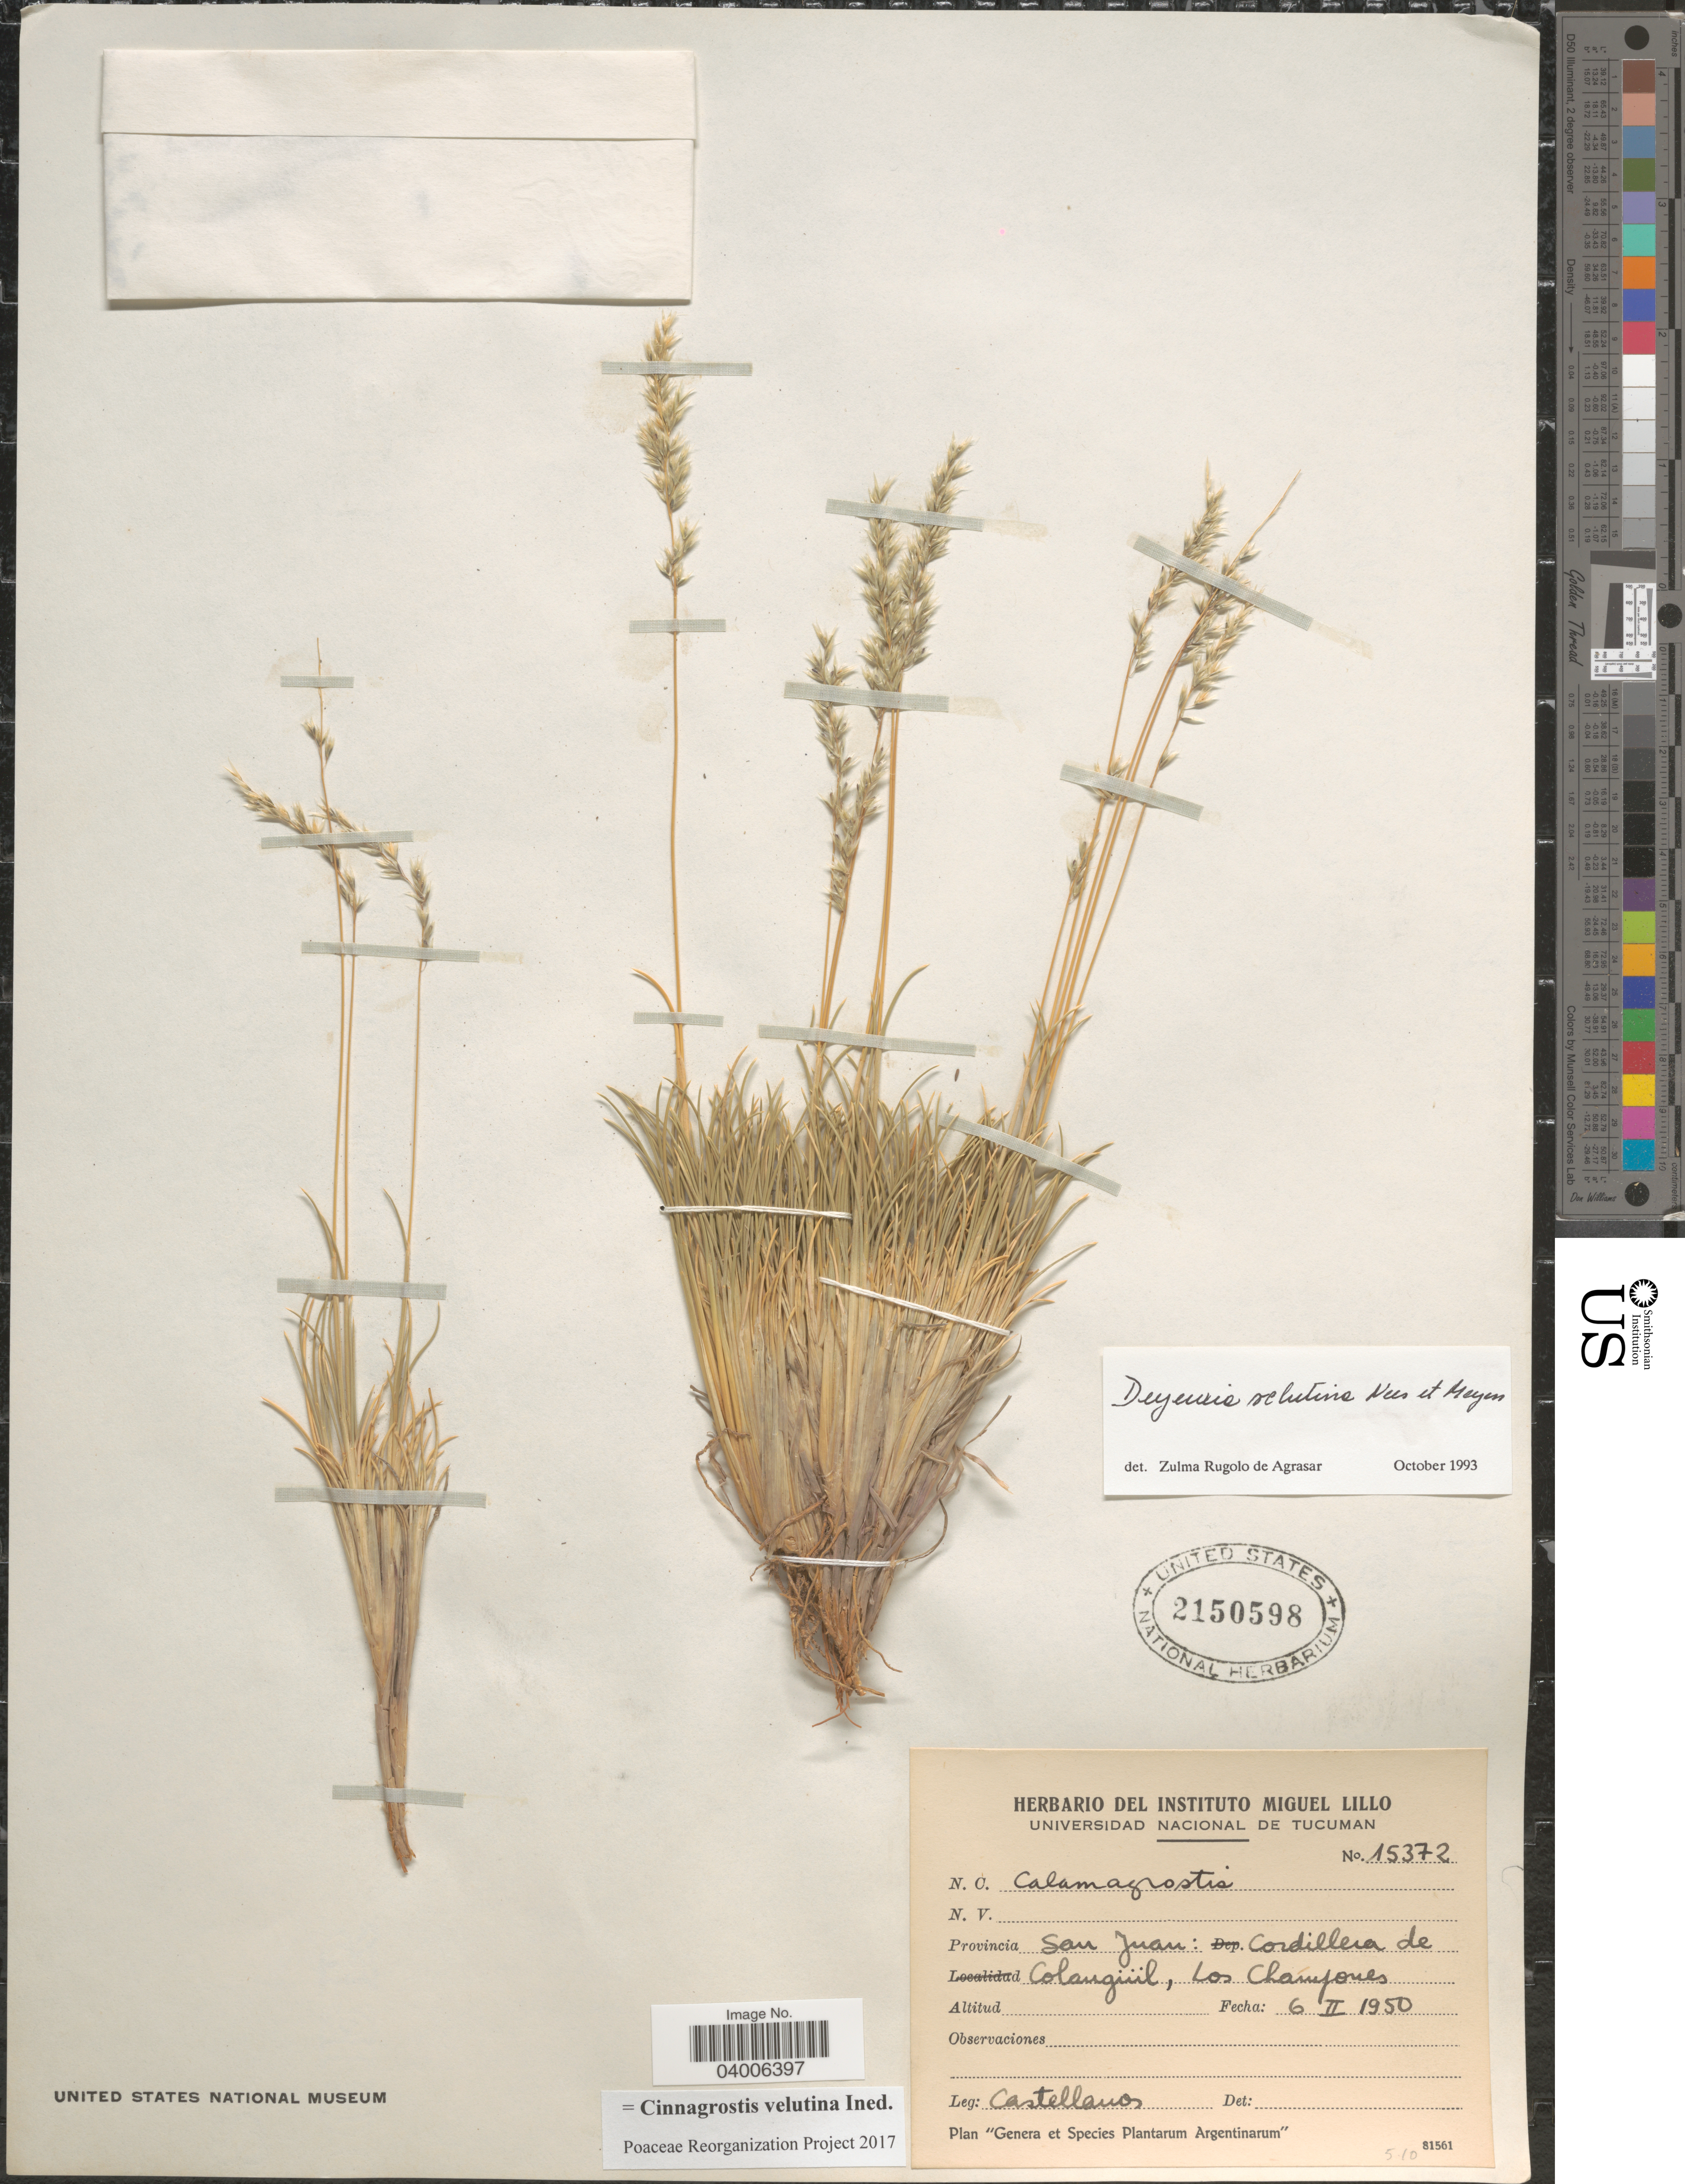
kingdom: Plantae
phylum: Tracheophyta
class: Liliopsida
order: Poales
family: Poaceae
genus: Cinnagrostis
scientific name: Cinnagrostis velutina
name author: (Nees & Meyen) P.M. Peterson et al.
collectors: -- Castellanos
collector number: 15372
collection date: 1950-02-06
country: Argentina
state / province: San Juan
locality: Cordillera de Colangüil, Los Champones.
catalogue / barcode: US 2150598